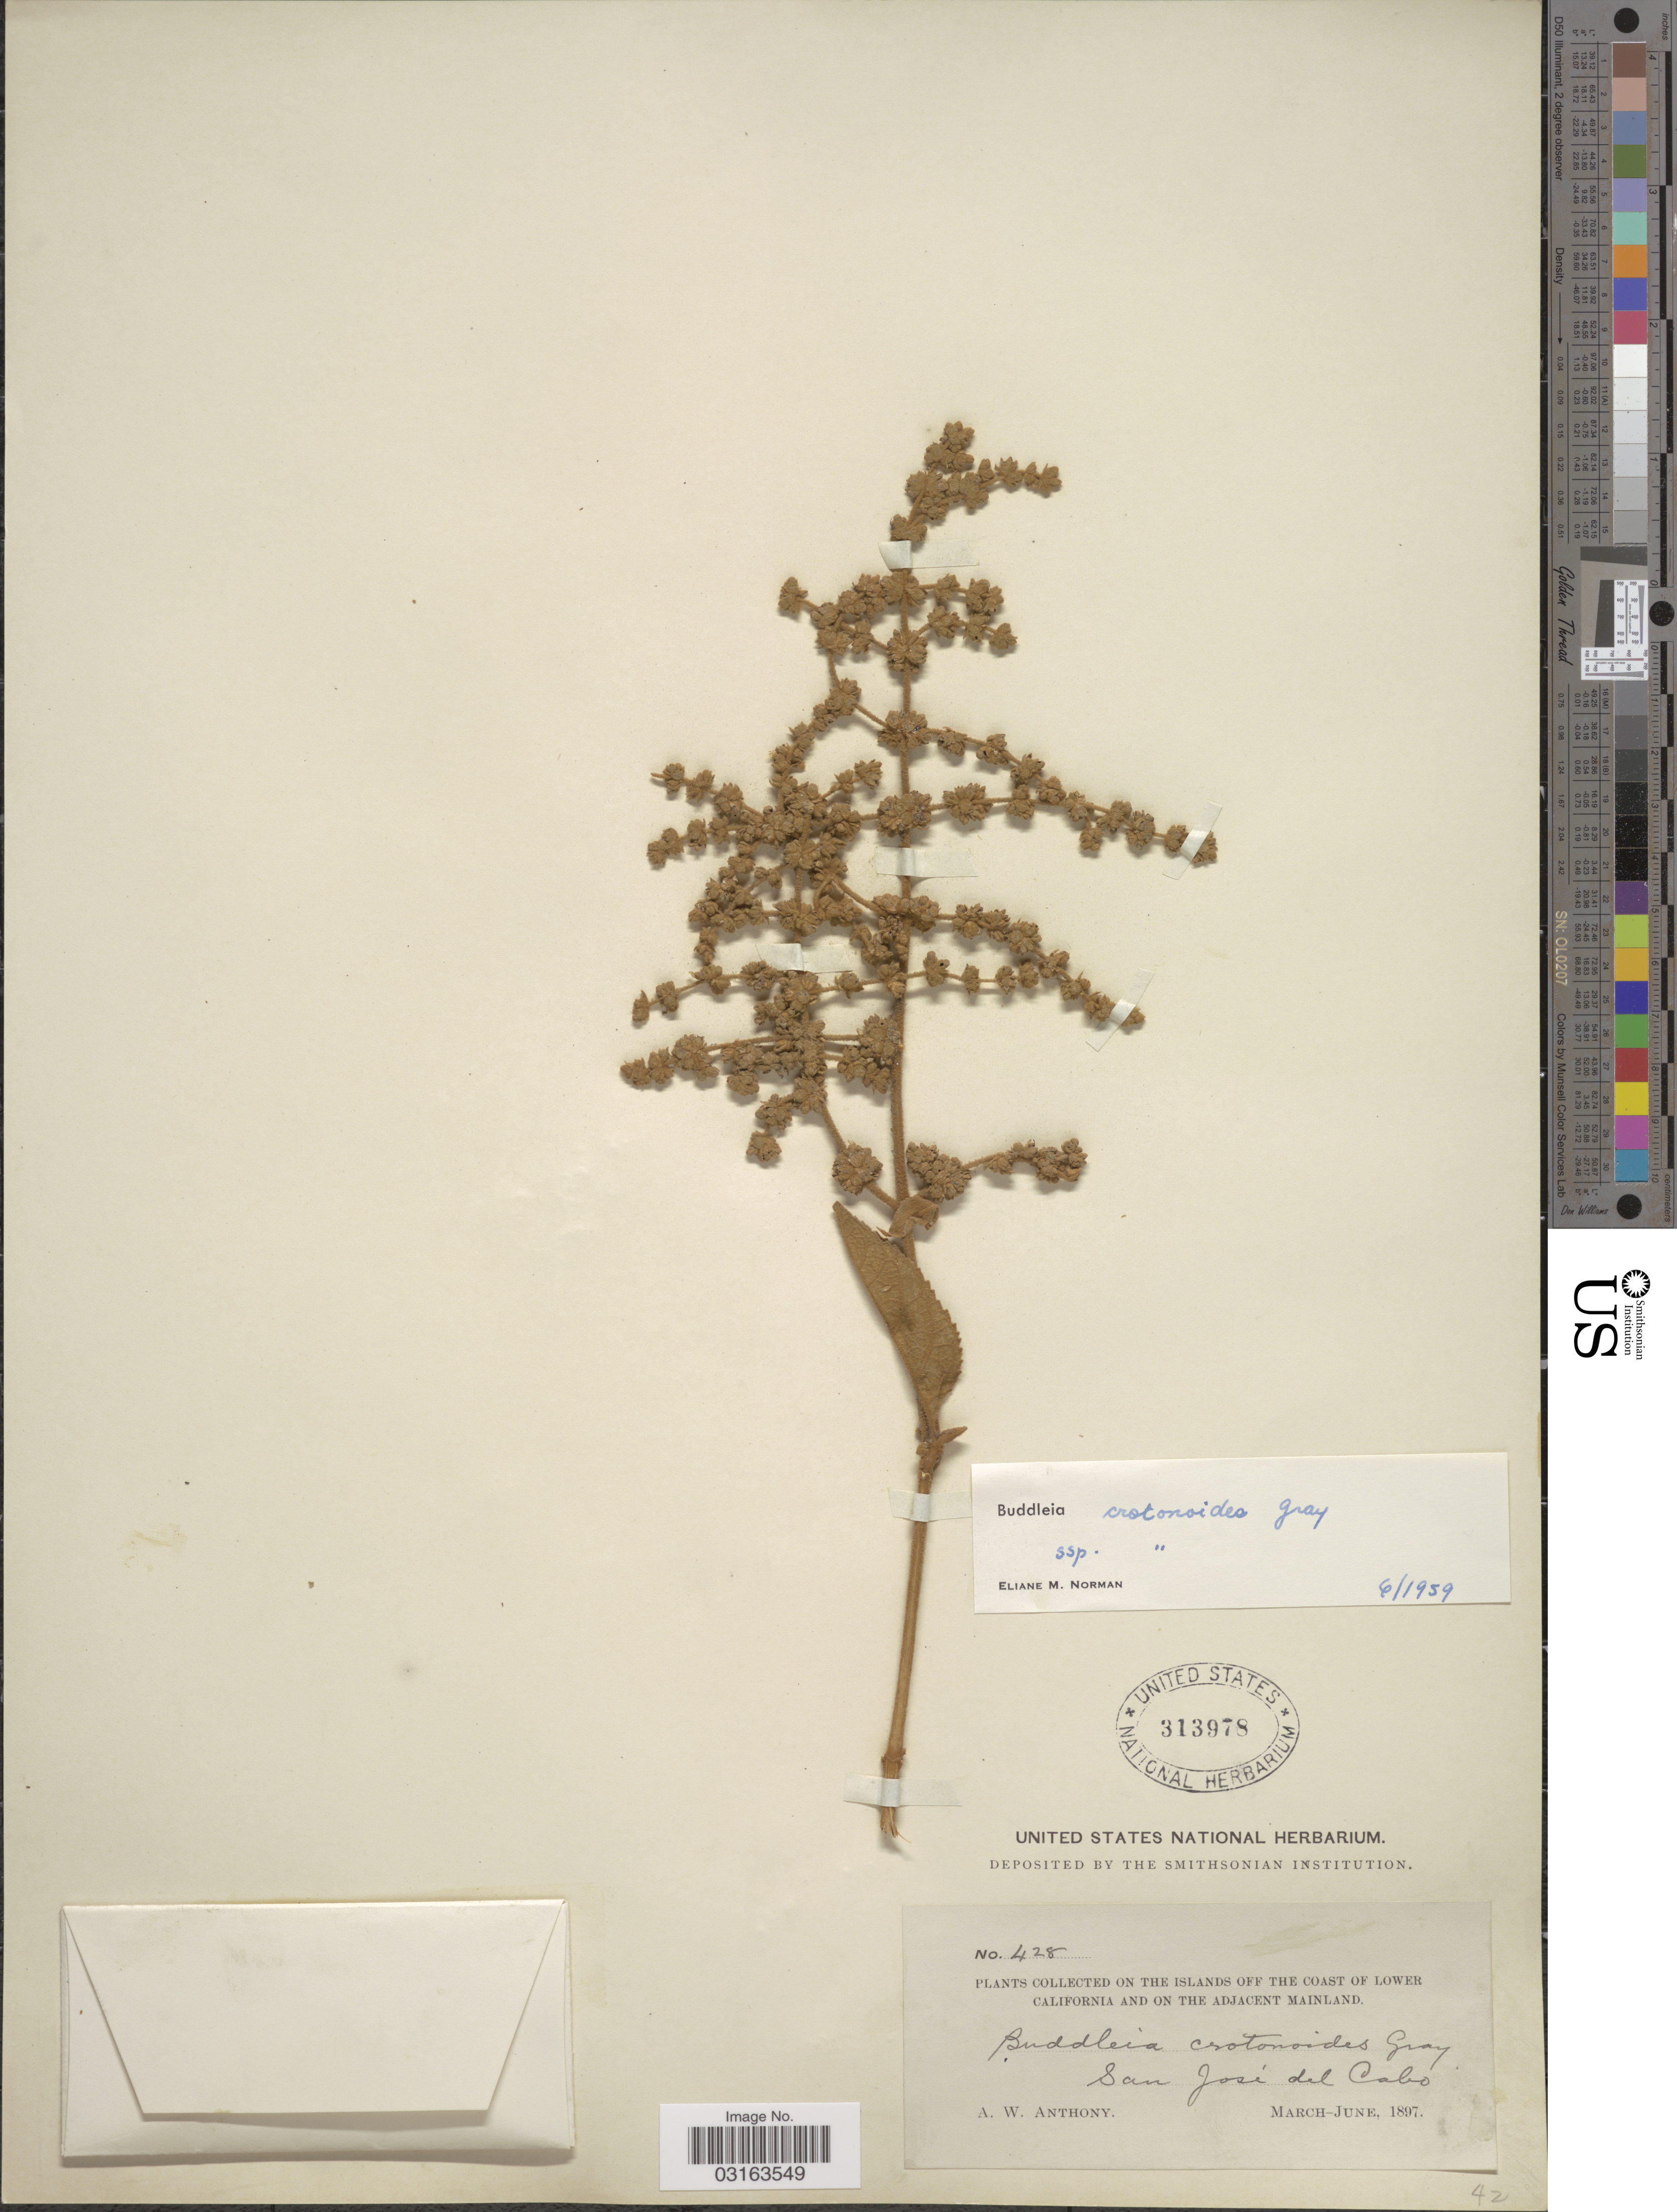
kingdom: Plantae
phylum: Tracheophyta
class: Magnoliopsida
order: Lamiales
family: Scrophulariaceae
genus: Buddleja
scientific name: Buddleja crotonoides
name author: A. Gray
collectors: A. W. Anthony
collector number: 428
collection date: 1897-03/1897-06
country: Mexico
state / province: Baja California Sur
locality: On the islands off the coast of Lower California and on the adjacent mainland. San José del Cabo.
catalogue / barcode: US 313978